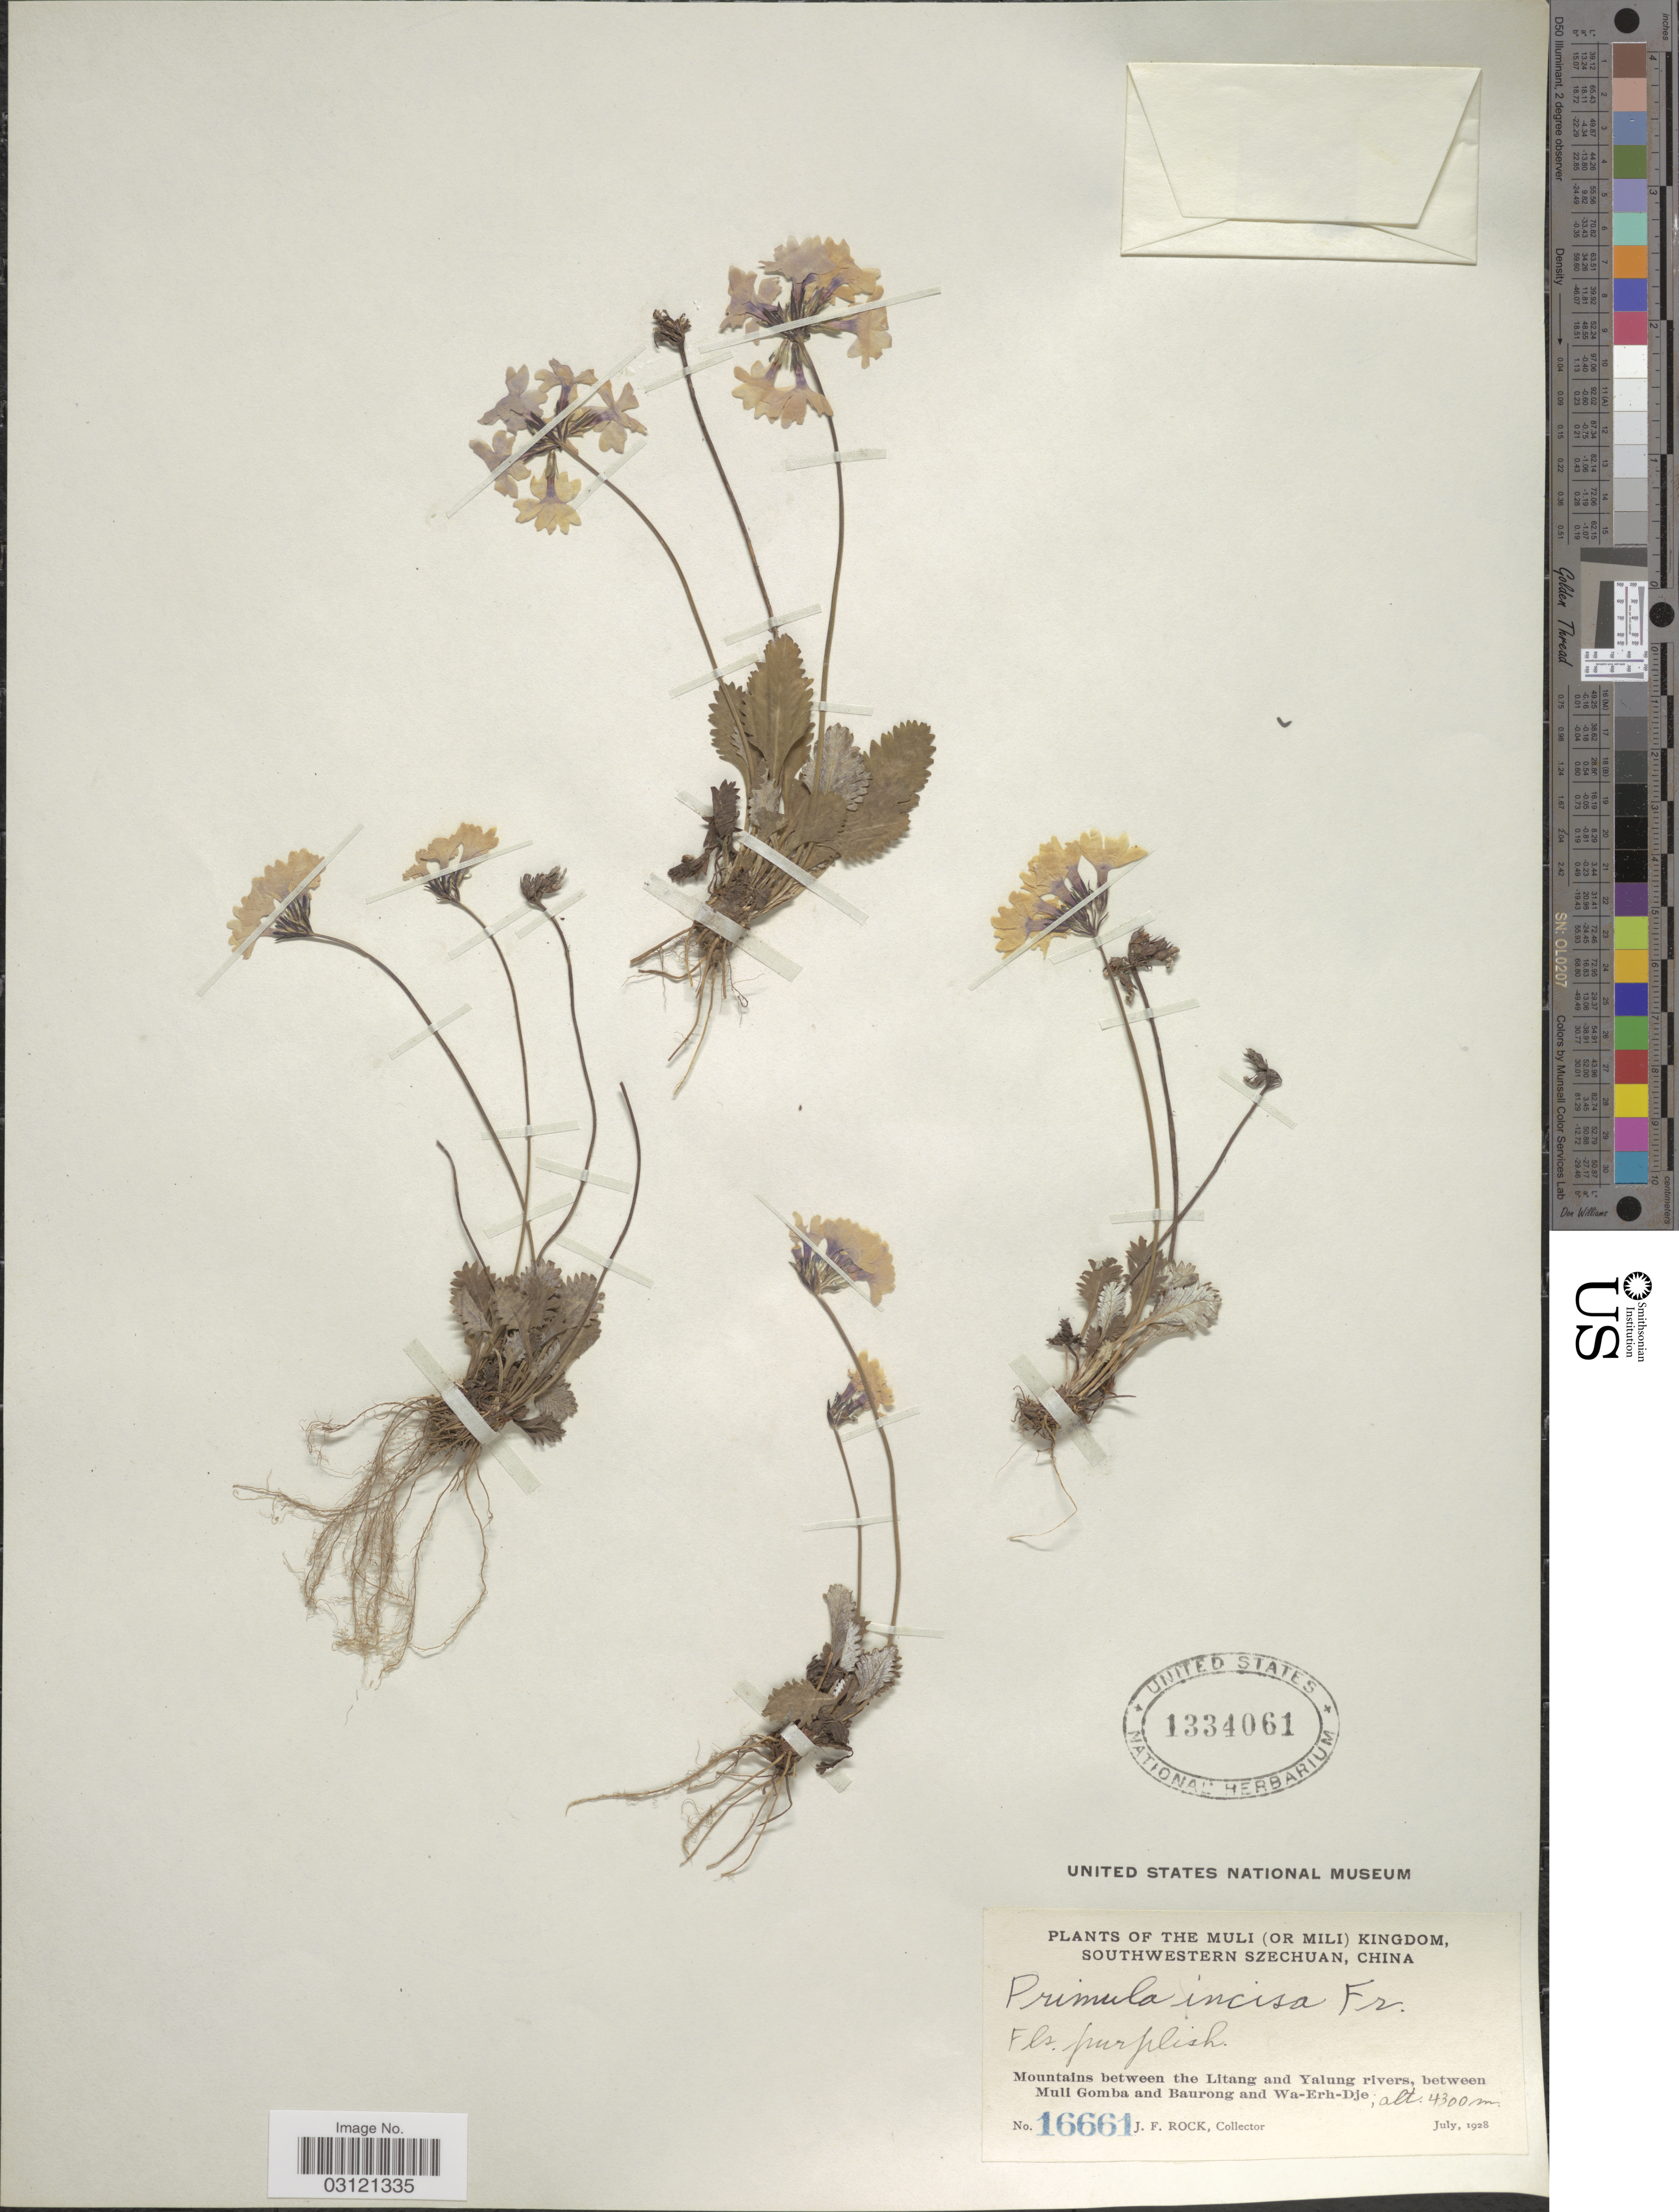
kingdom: Plantae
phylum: Tracheophyta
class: Magnoliopsida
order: Ericales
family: Primulaceae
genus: Primula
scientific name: Primula incisa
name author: Franch.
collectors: J. Rock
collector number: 16661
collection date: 1928-07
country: China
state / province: Sichuan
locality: The Muli (Or Mili) Kingdom, Southwestern Szechuan, Mountains between the Litang and Yalung rivers, between Muli Gomba and Barrong and Wa-Erh-Dje.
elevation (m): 4300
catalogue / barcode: US 1334061